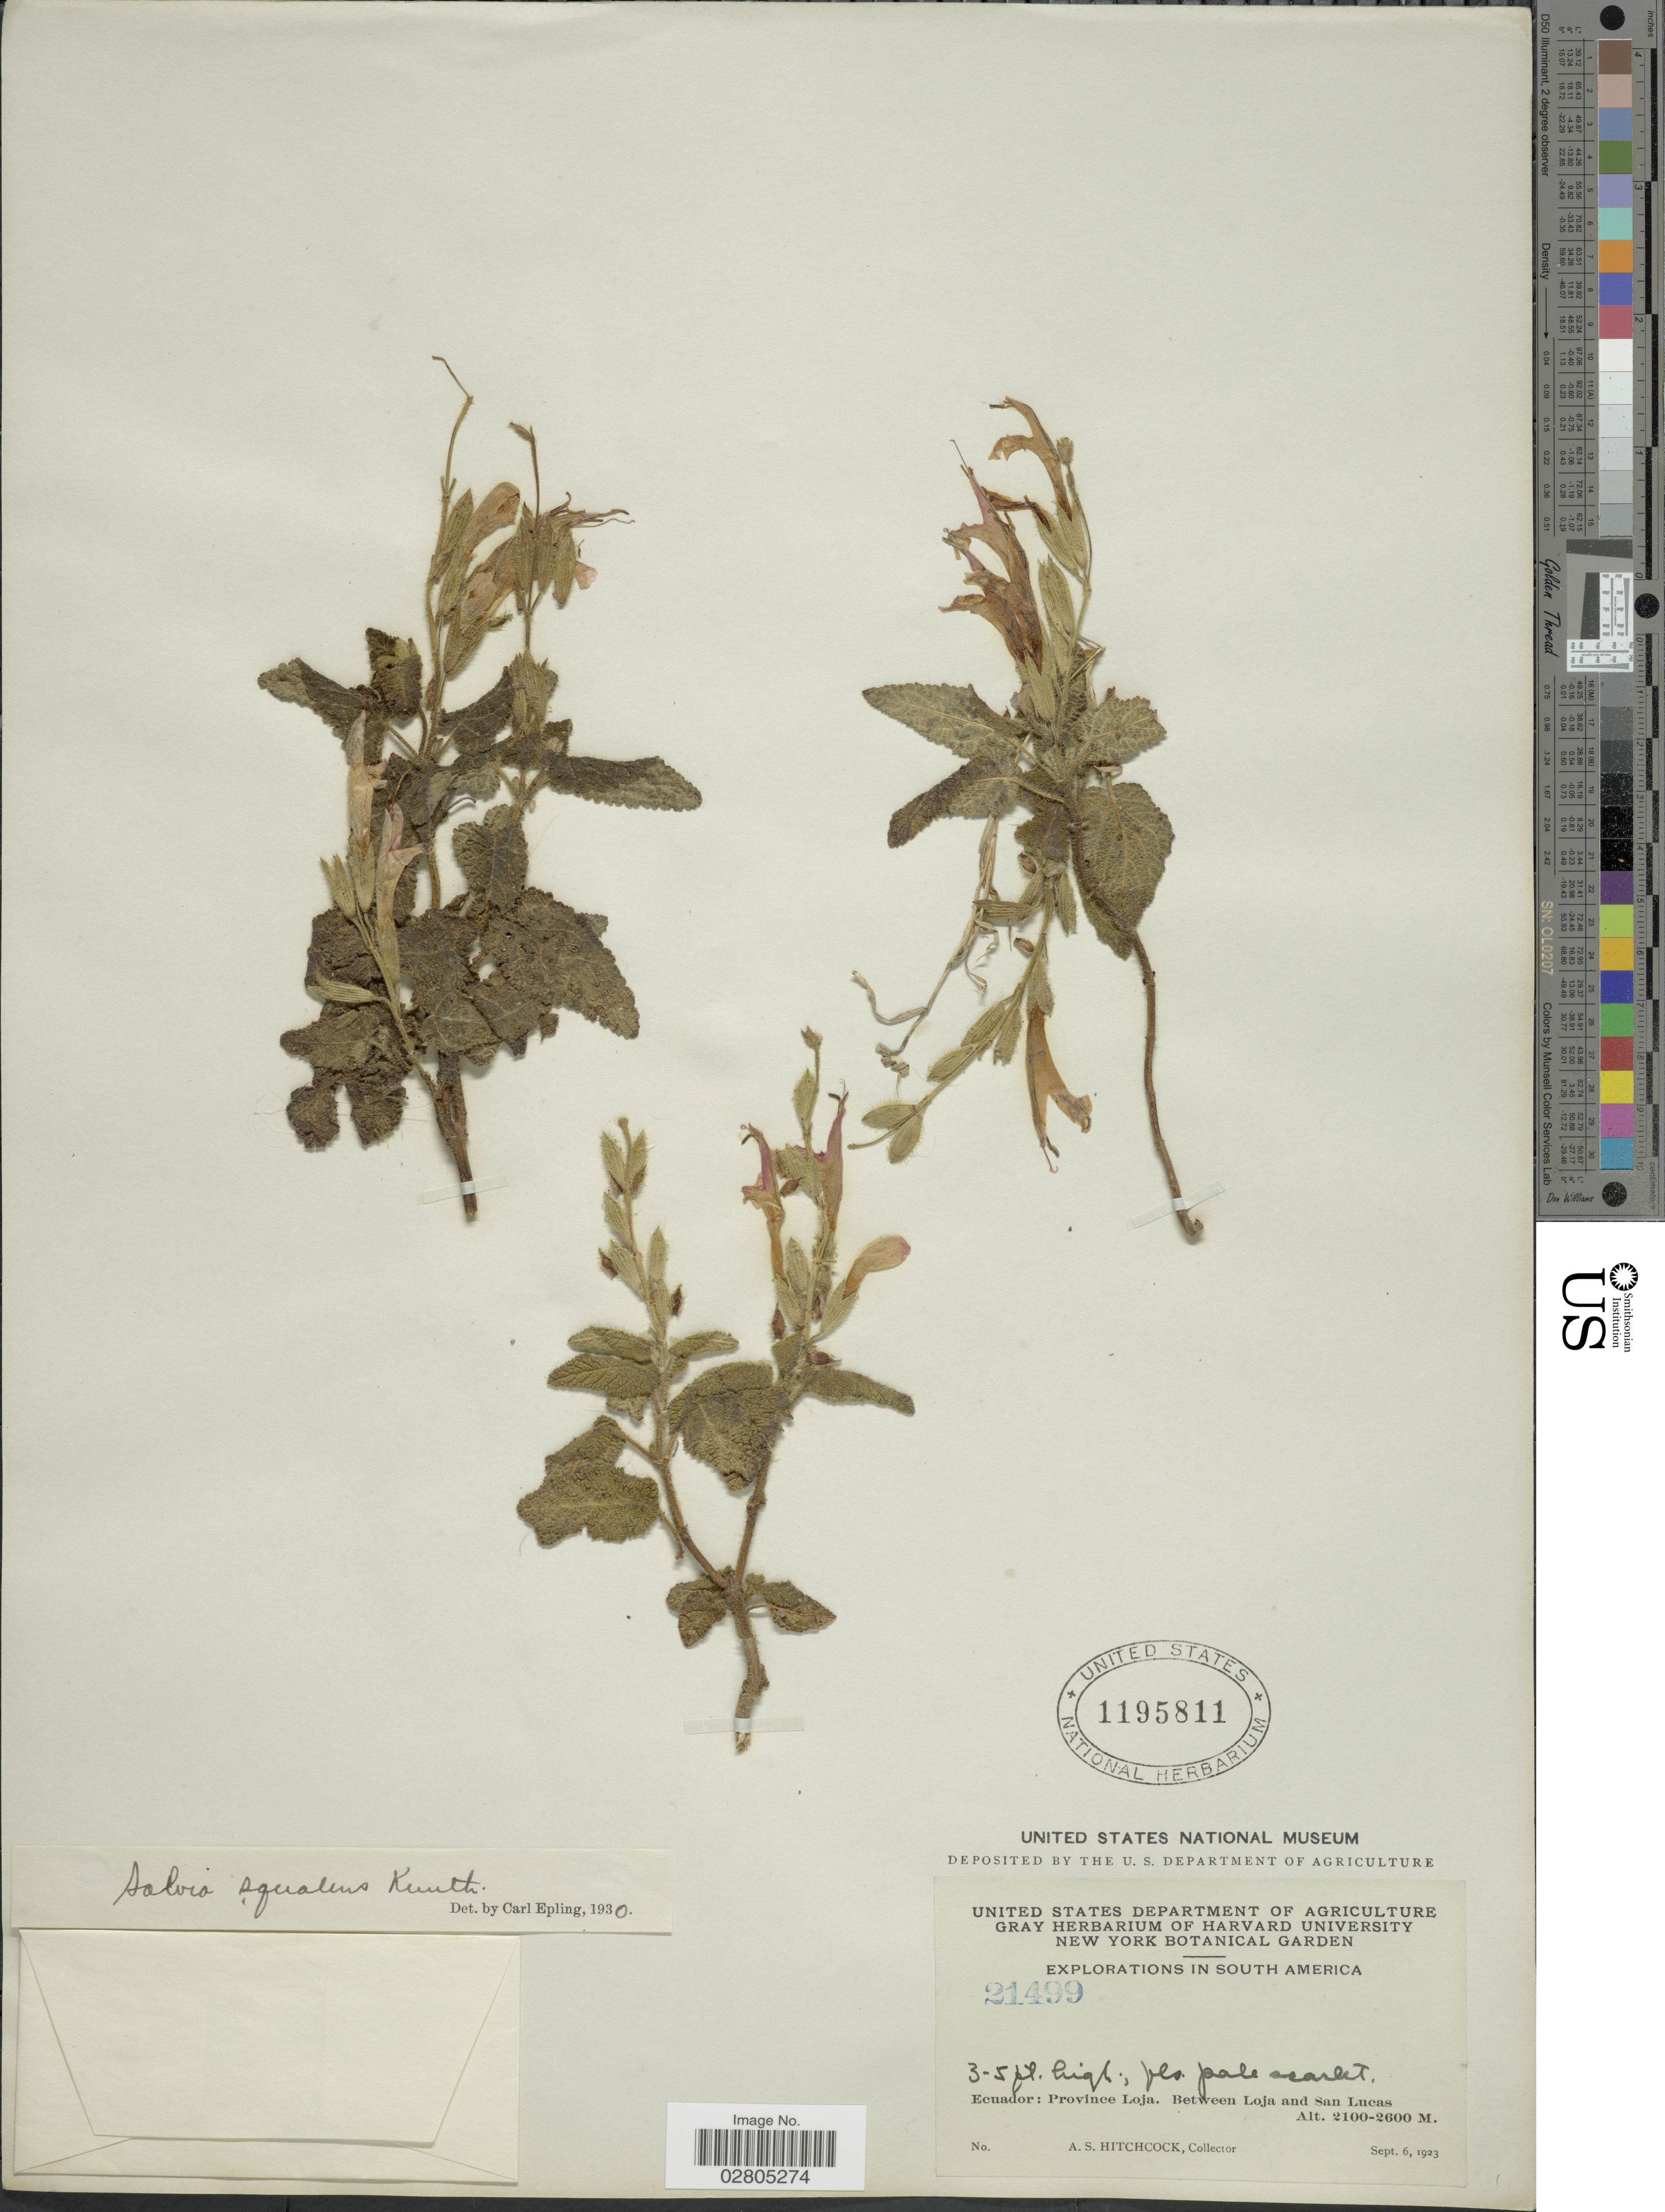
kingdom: Plantae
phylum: Tracheophyta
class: Magnoliopsida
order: Lamiales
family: Lamiaceae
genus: Salvia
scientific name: Salvia squalens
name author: Kunth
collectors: A. S. Hitchcock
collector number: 21499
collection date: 1923-09-06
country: Ecuador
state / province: Loja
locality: Between Loja and San Lucas.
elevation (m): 2100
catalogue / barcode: US 1195811